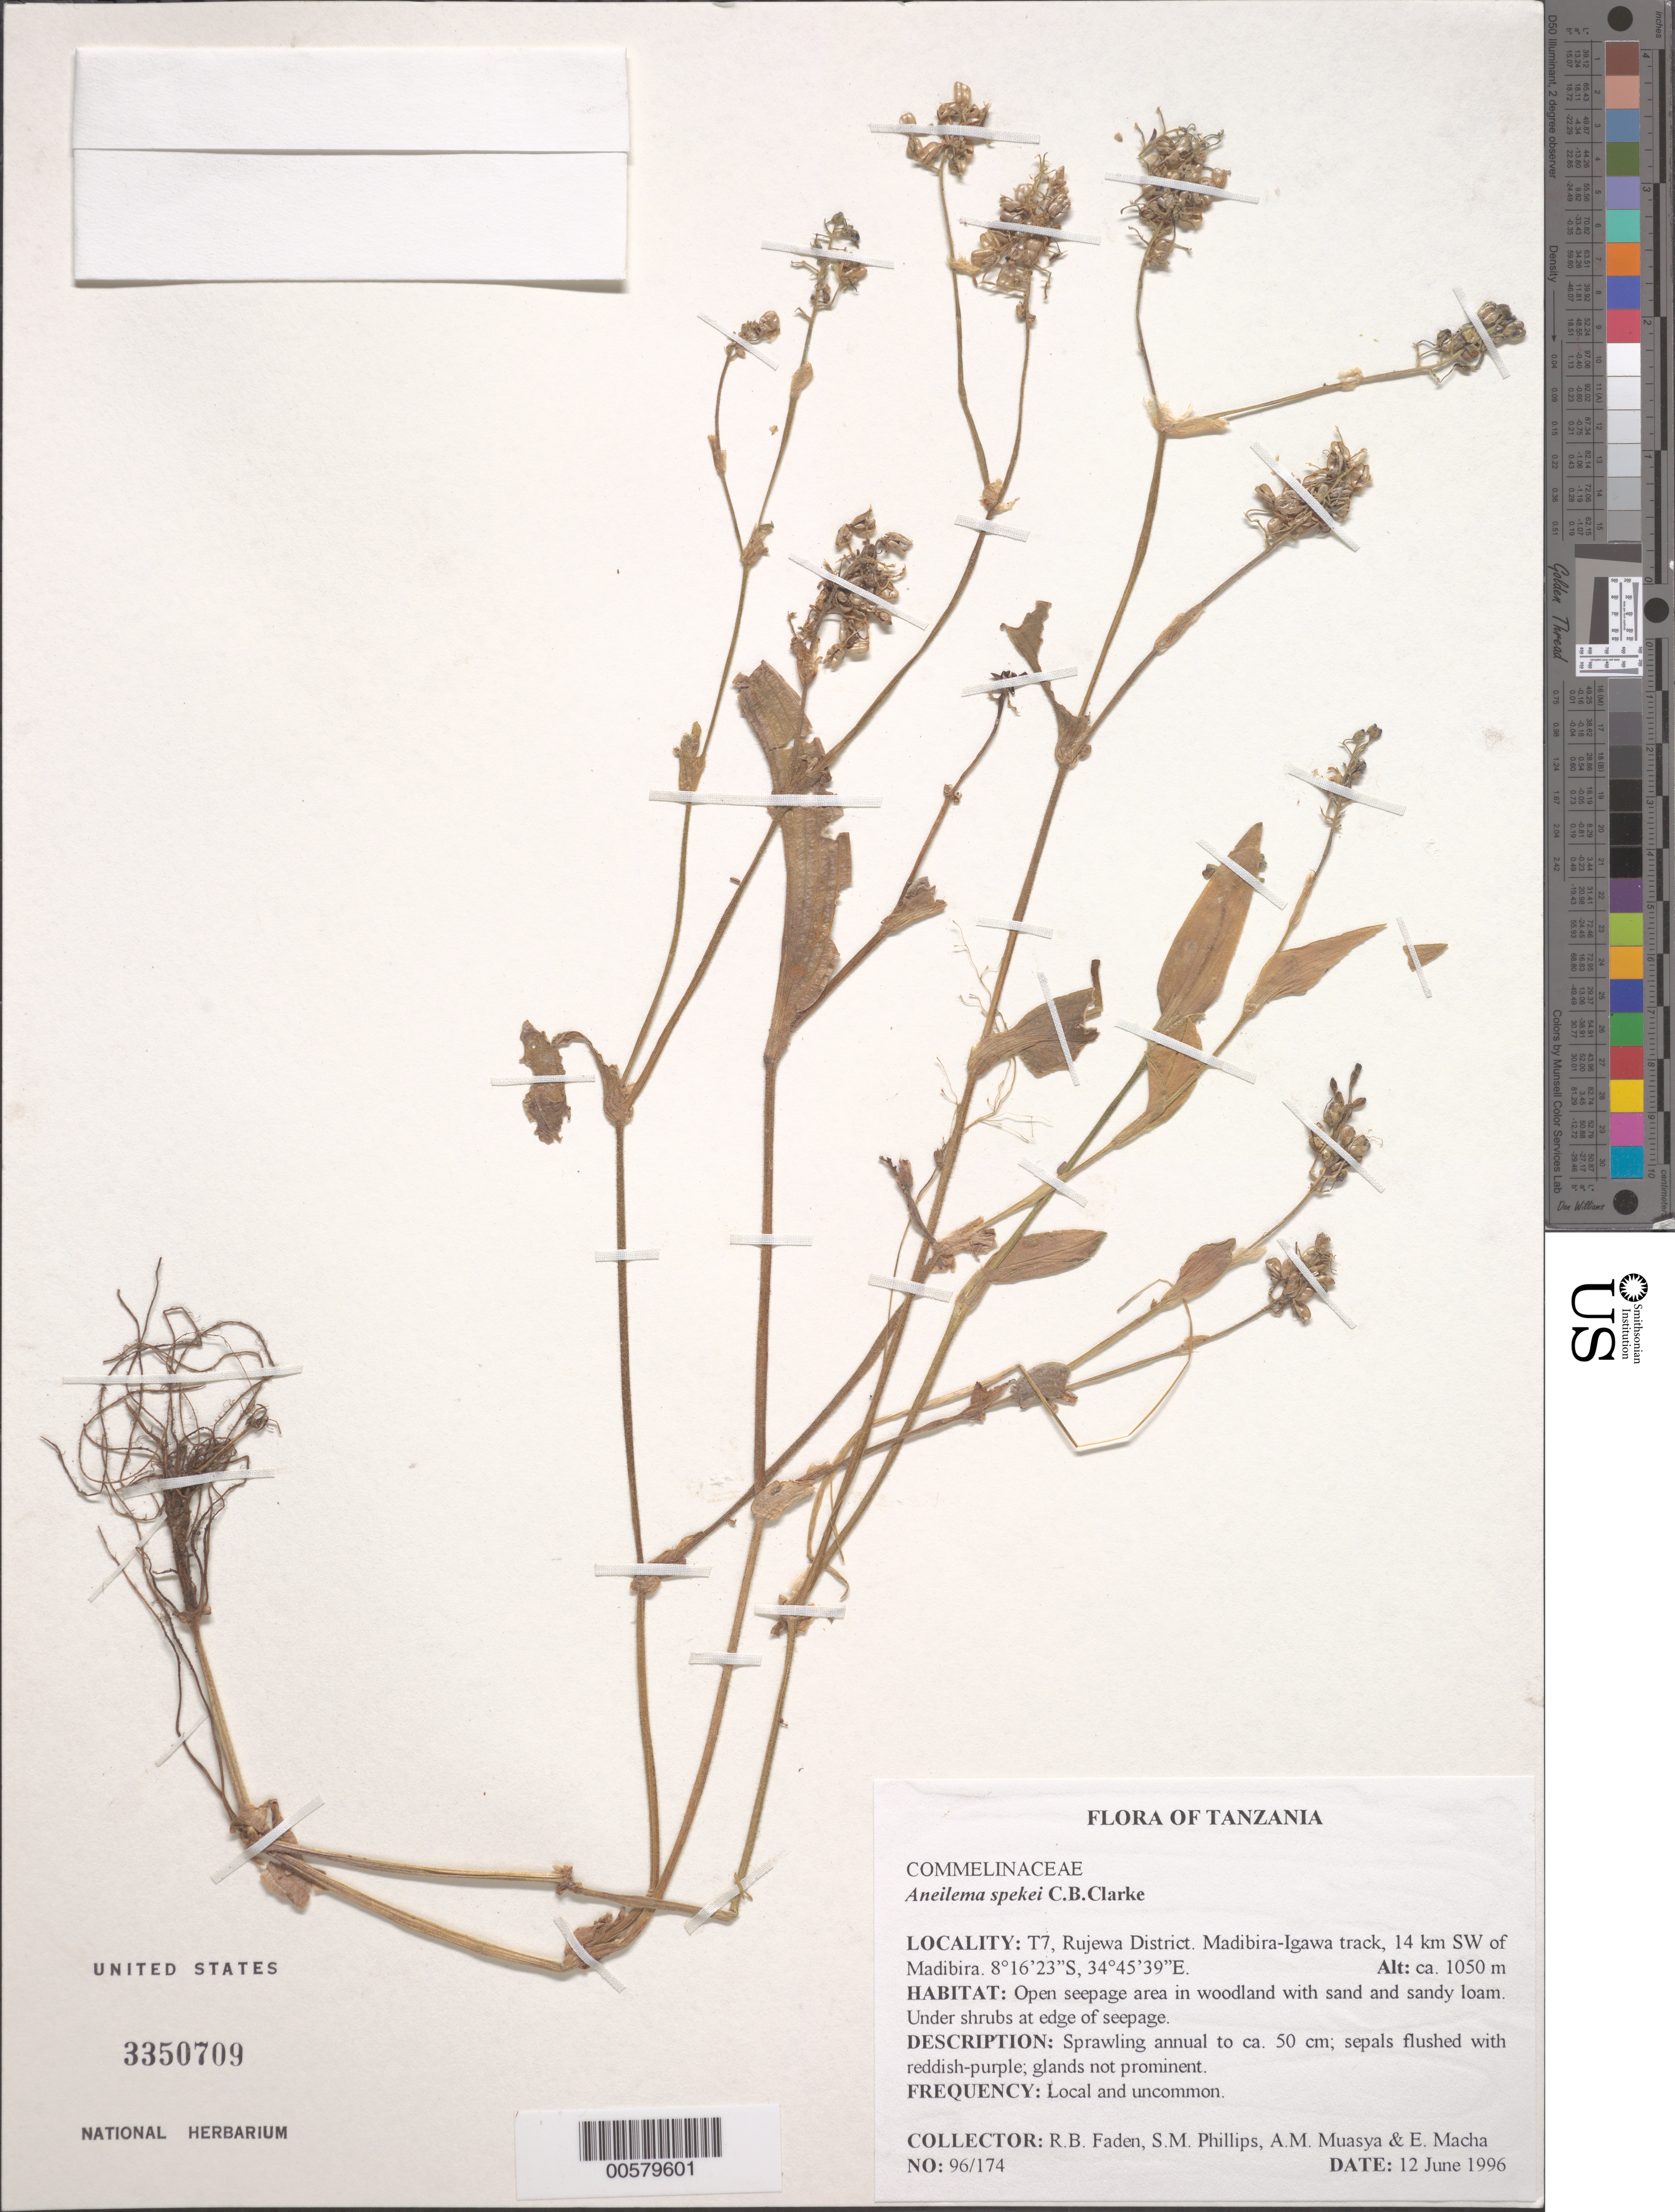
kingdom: Plantae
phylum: Tracheophyta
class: Liliopsida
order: Commelinales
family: Commelinaceae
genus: Aneilema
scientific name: Aneilema spekei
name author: C.B. Clarke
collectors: R. B. Faden, S. M. Phillips, A. Muasya & E. Macha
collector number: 96/174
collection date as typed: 12 Jun 1996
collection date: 1996-06-12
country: Tanzania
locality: Rujewa dist., madibira-igawa track, sw of madibira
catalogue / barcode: US 33580709